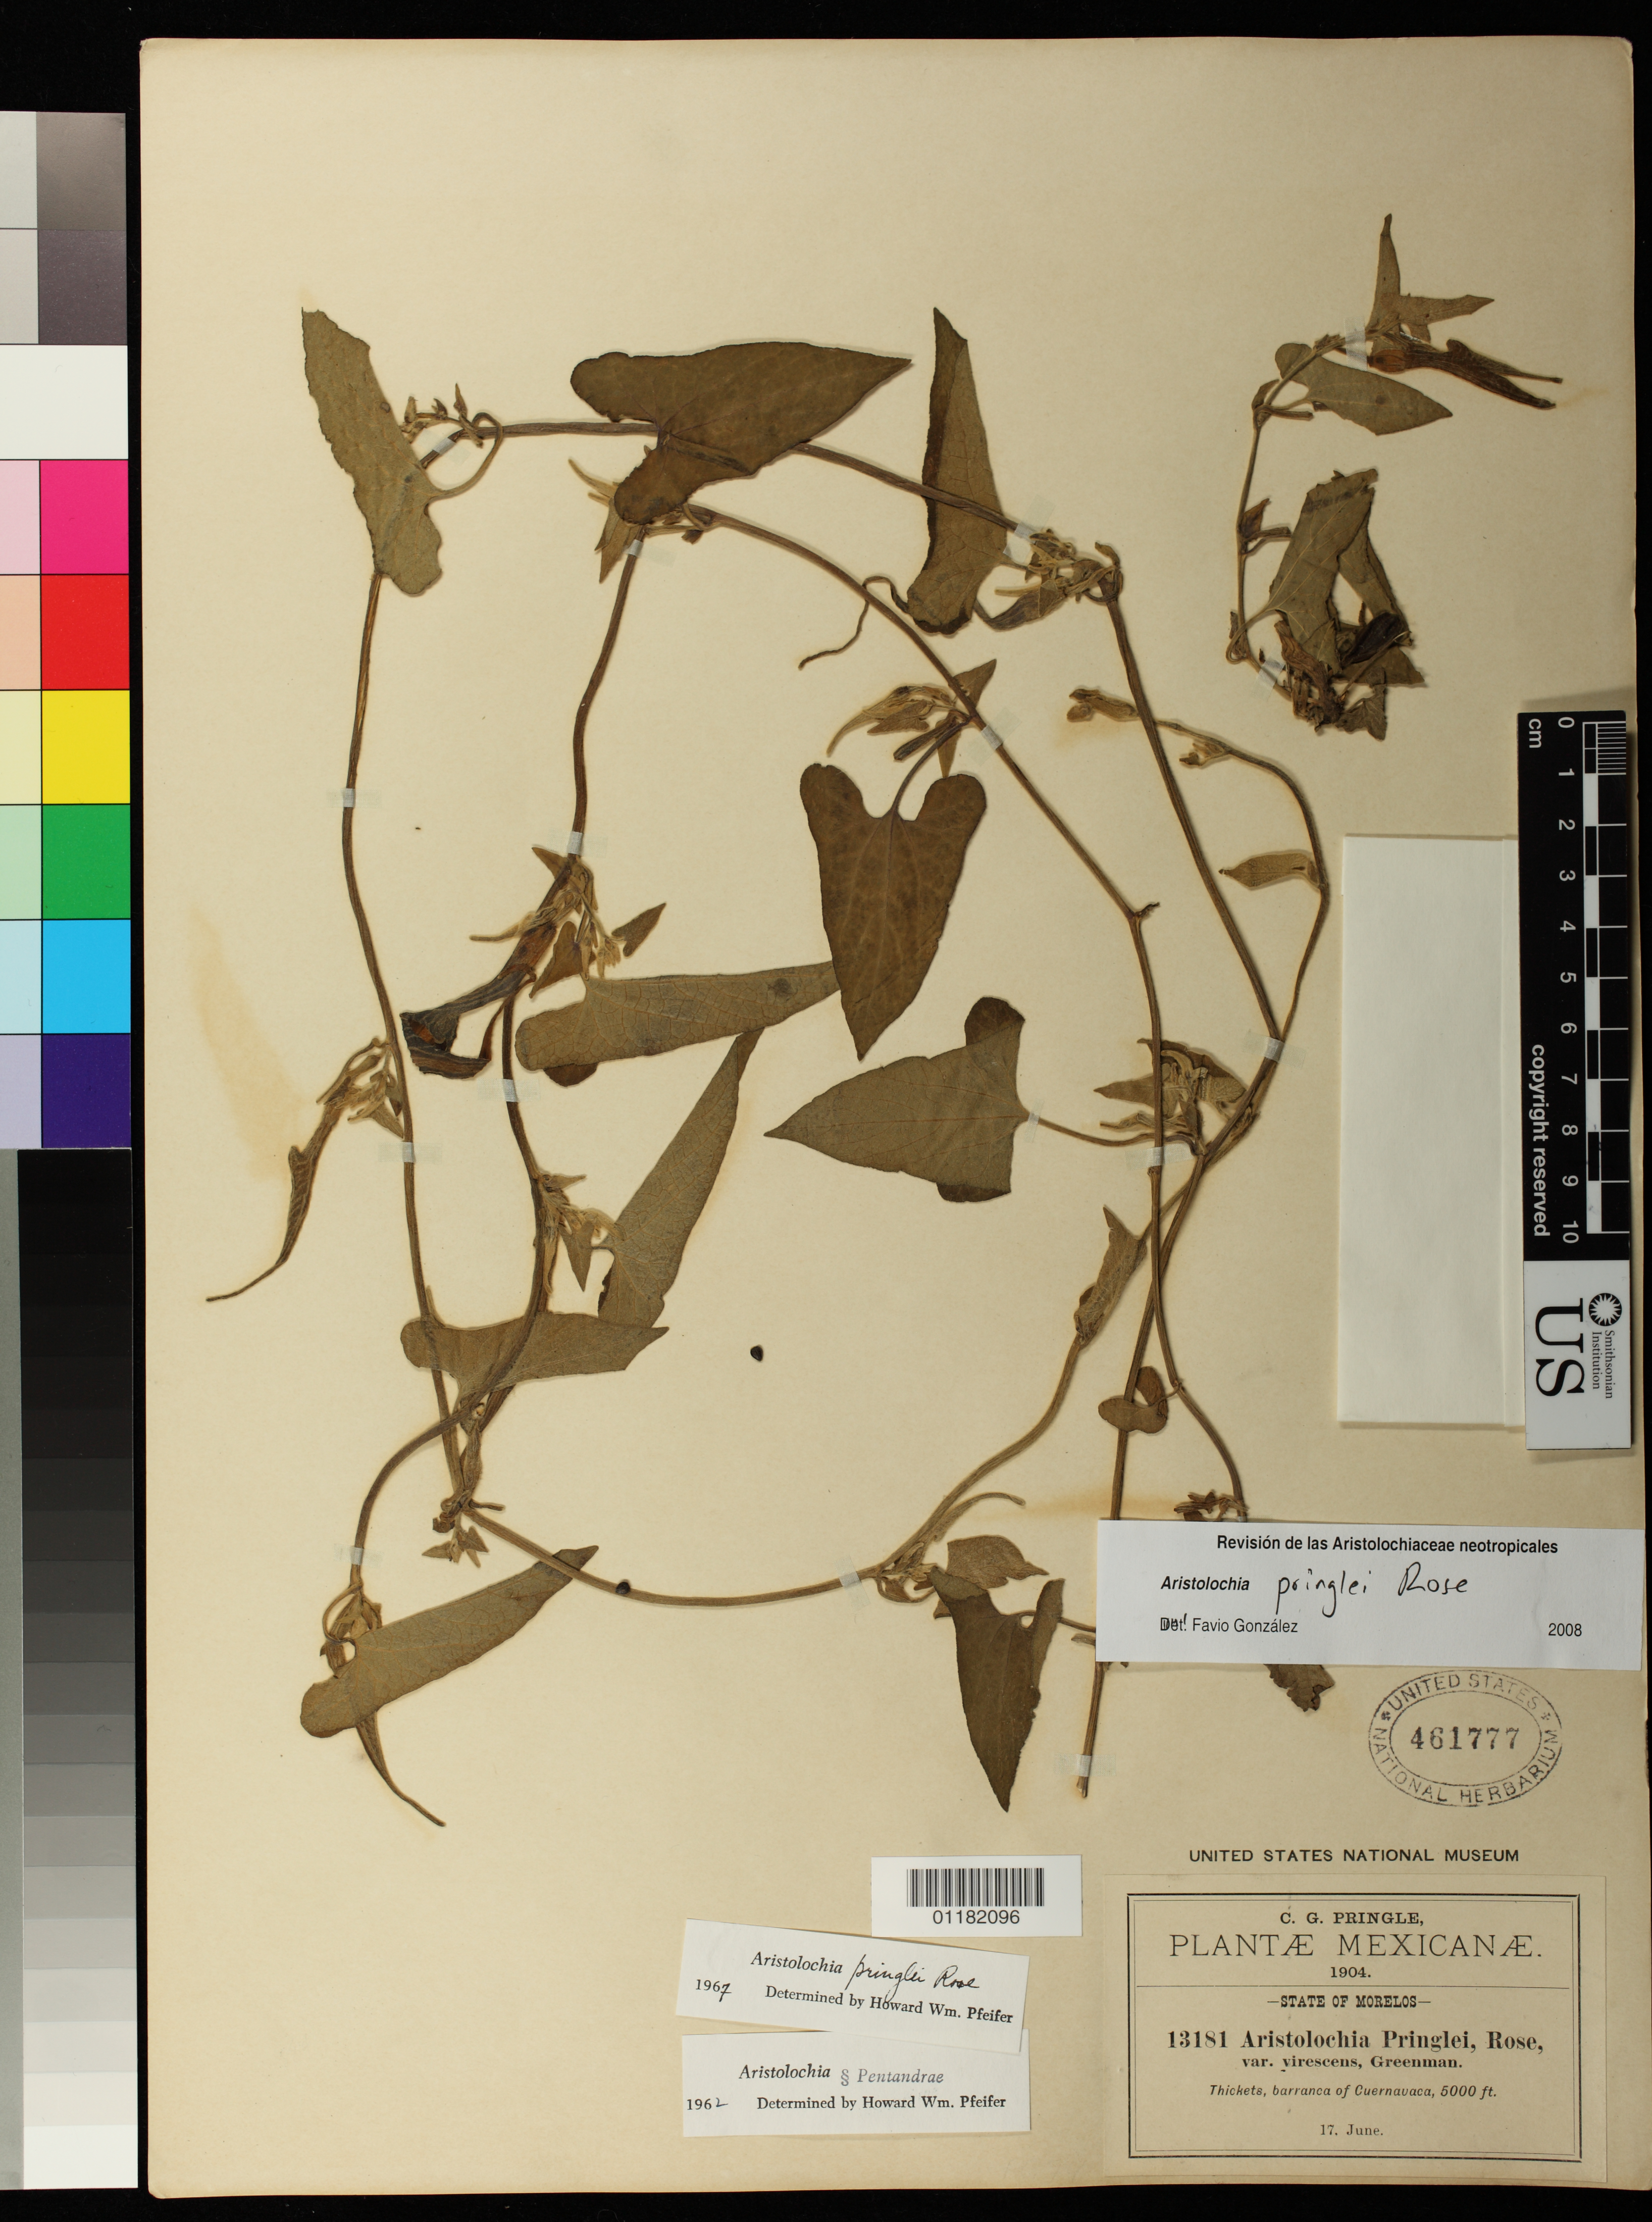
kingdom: Plantae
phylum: Tracheophyta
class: Magnoliopsida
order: Piperales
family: Aristolochiaceae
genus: Aristolochia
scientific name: Aristolochia pringlei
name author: Rose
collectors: C. G. Pringle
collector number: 13181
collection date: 1904-06-17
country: Mexico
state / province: Morelos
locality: barranca of Cuernavaca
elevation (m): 1524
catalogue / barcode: US 461777